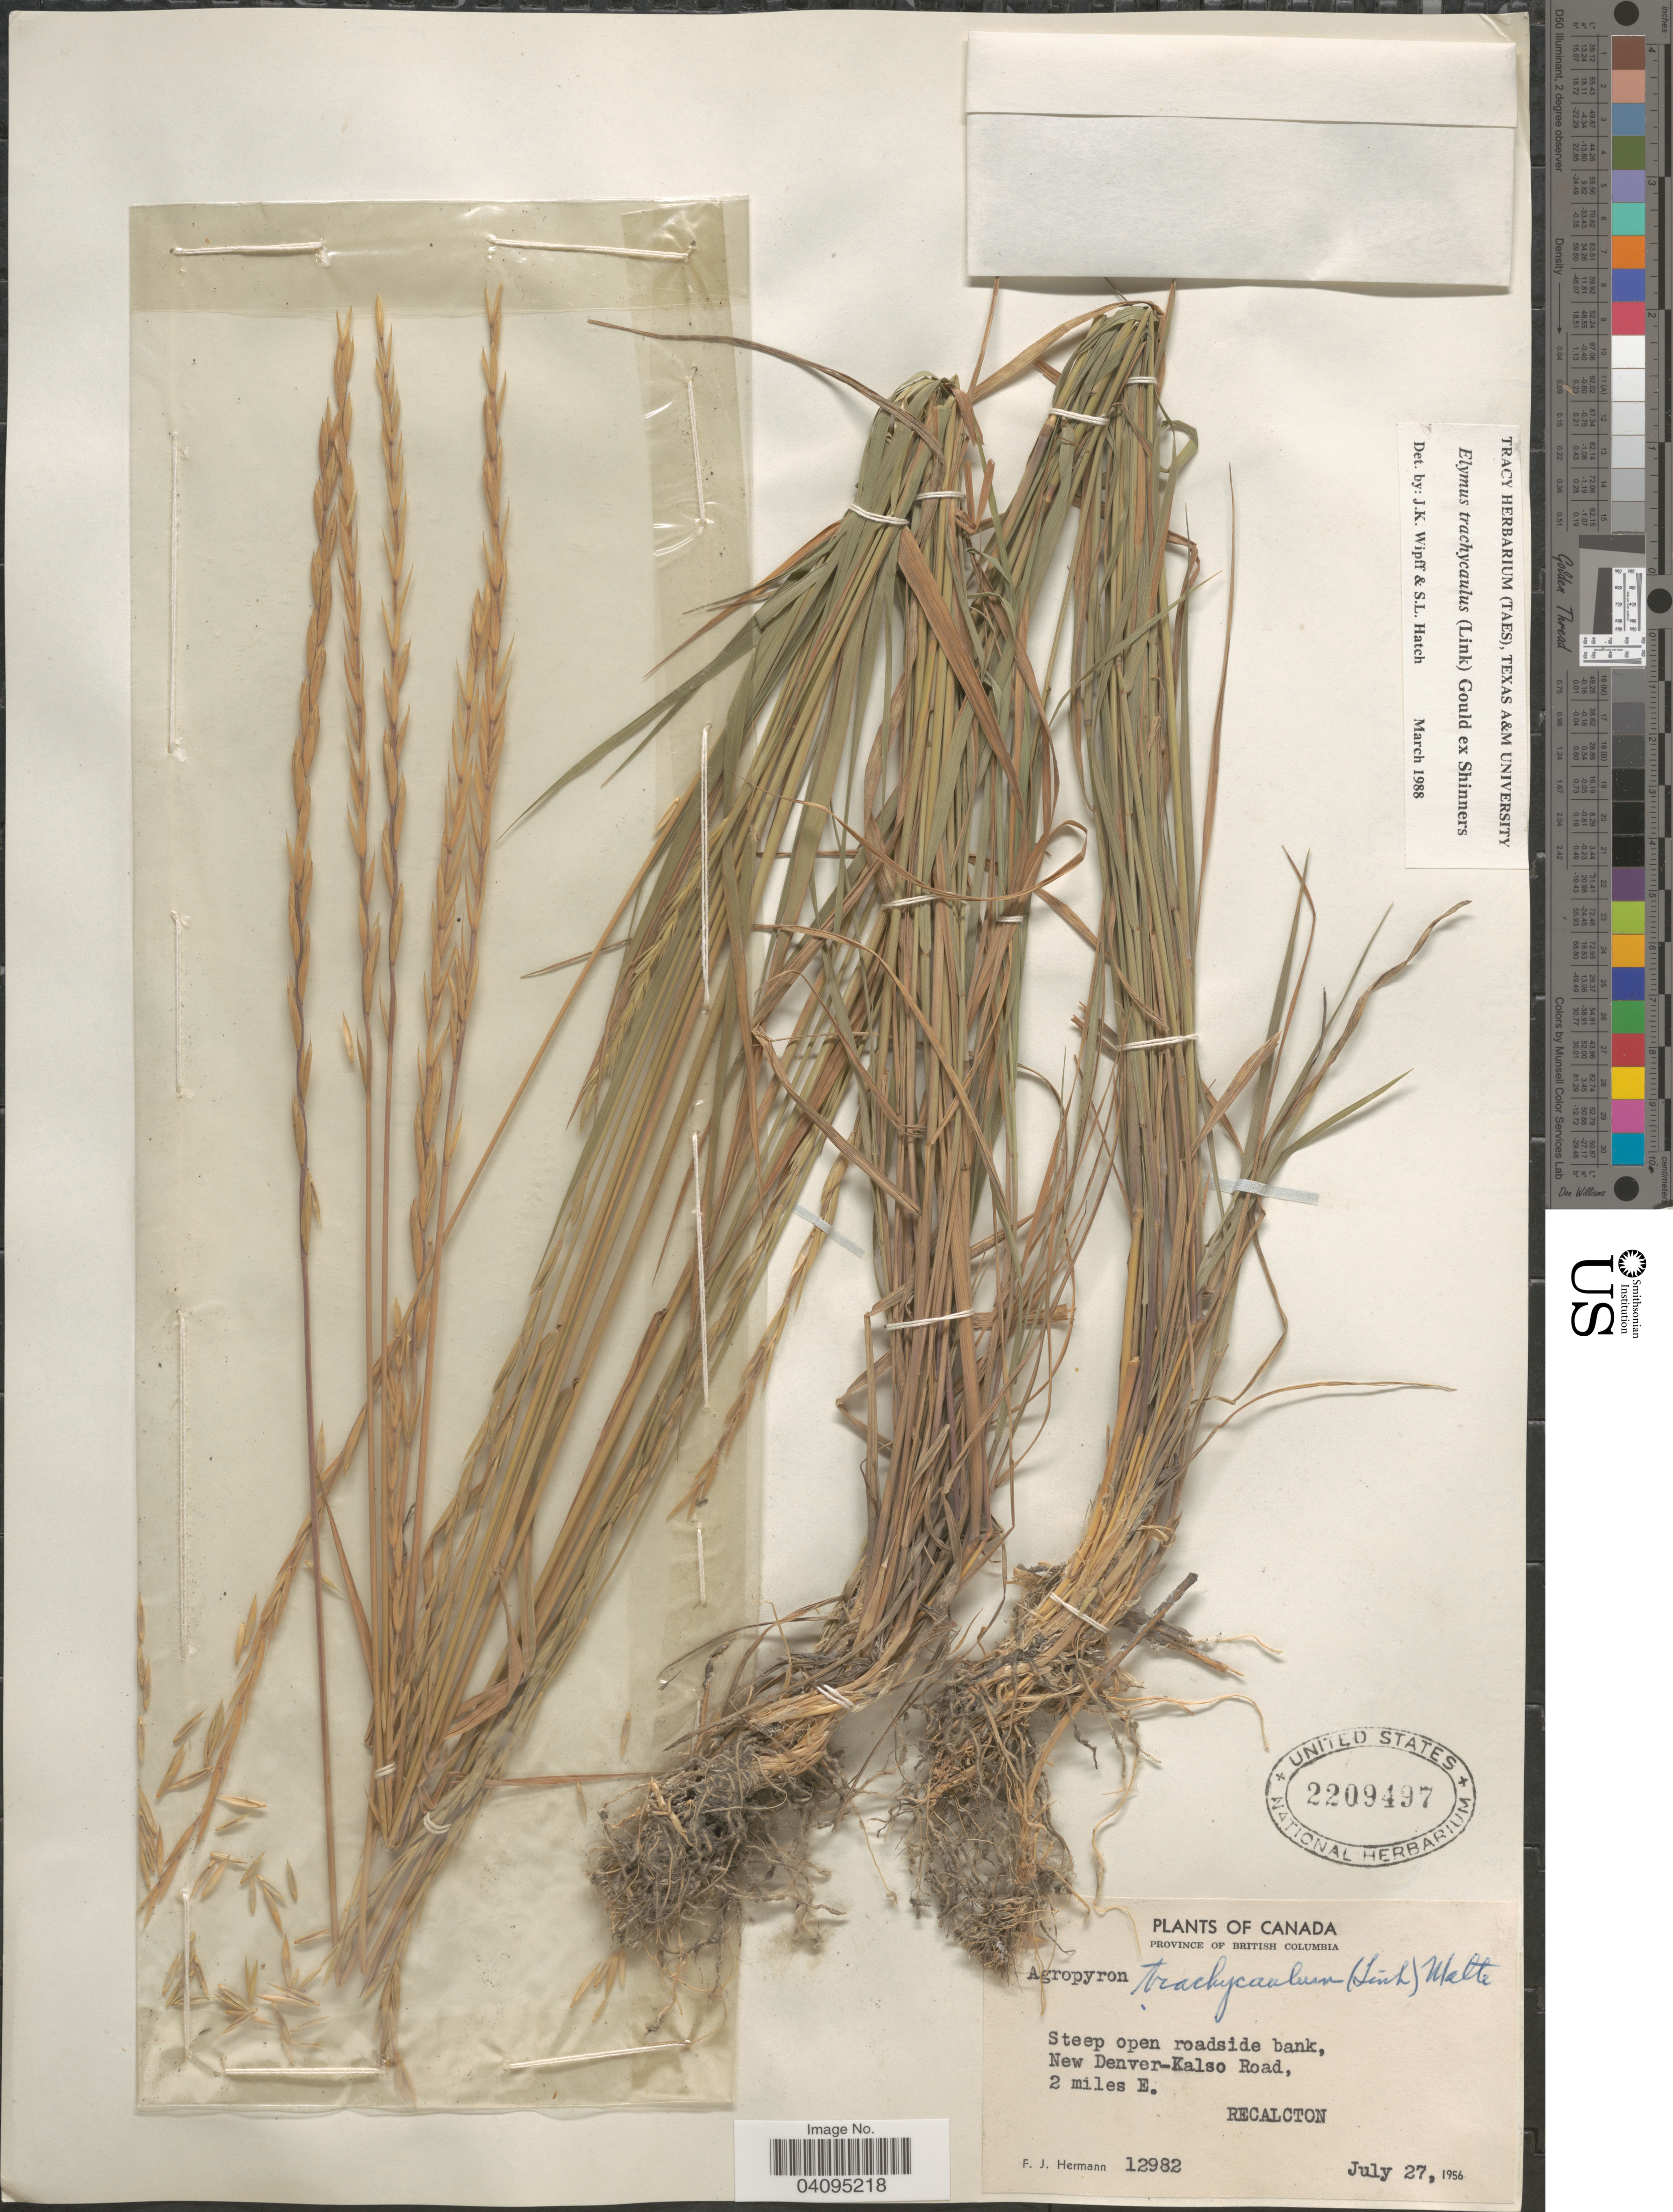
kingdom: Plantae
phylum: Tracheophyta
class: Liliopsida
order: Poales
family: Poaceae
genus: Elymus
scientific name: Elymus trachycaulus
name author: (Link) Gould ex Shinners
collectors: F. J. Hermann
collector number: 12982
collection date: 1956-07-27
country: Canada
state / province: British Columbia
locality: Steep open roadside bank, New Denver-Kalso Road, 2 miles E. Recalcton.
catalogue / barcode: US 2209497